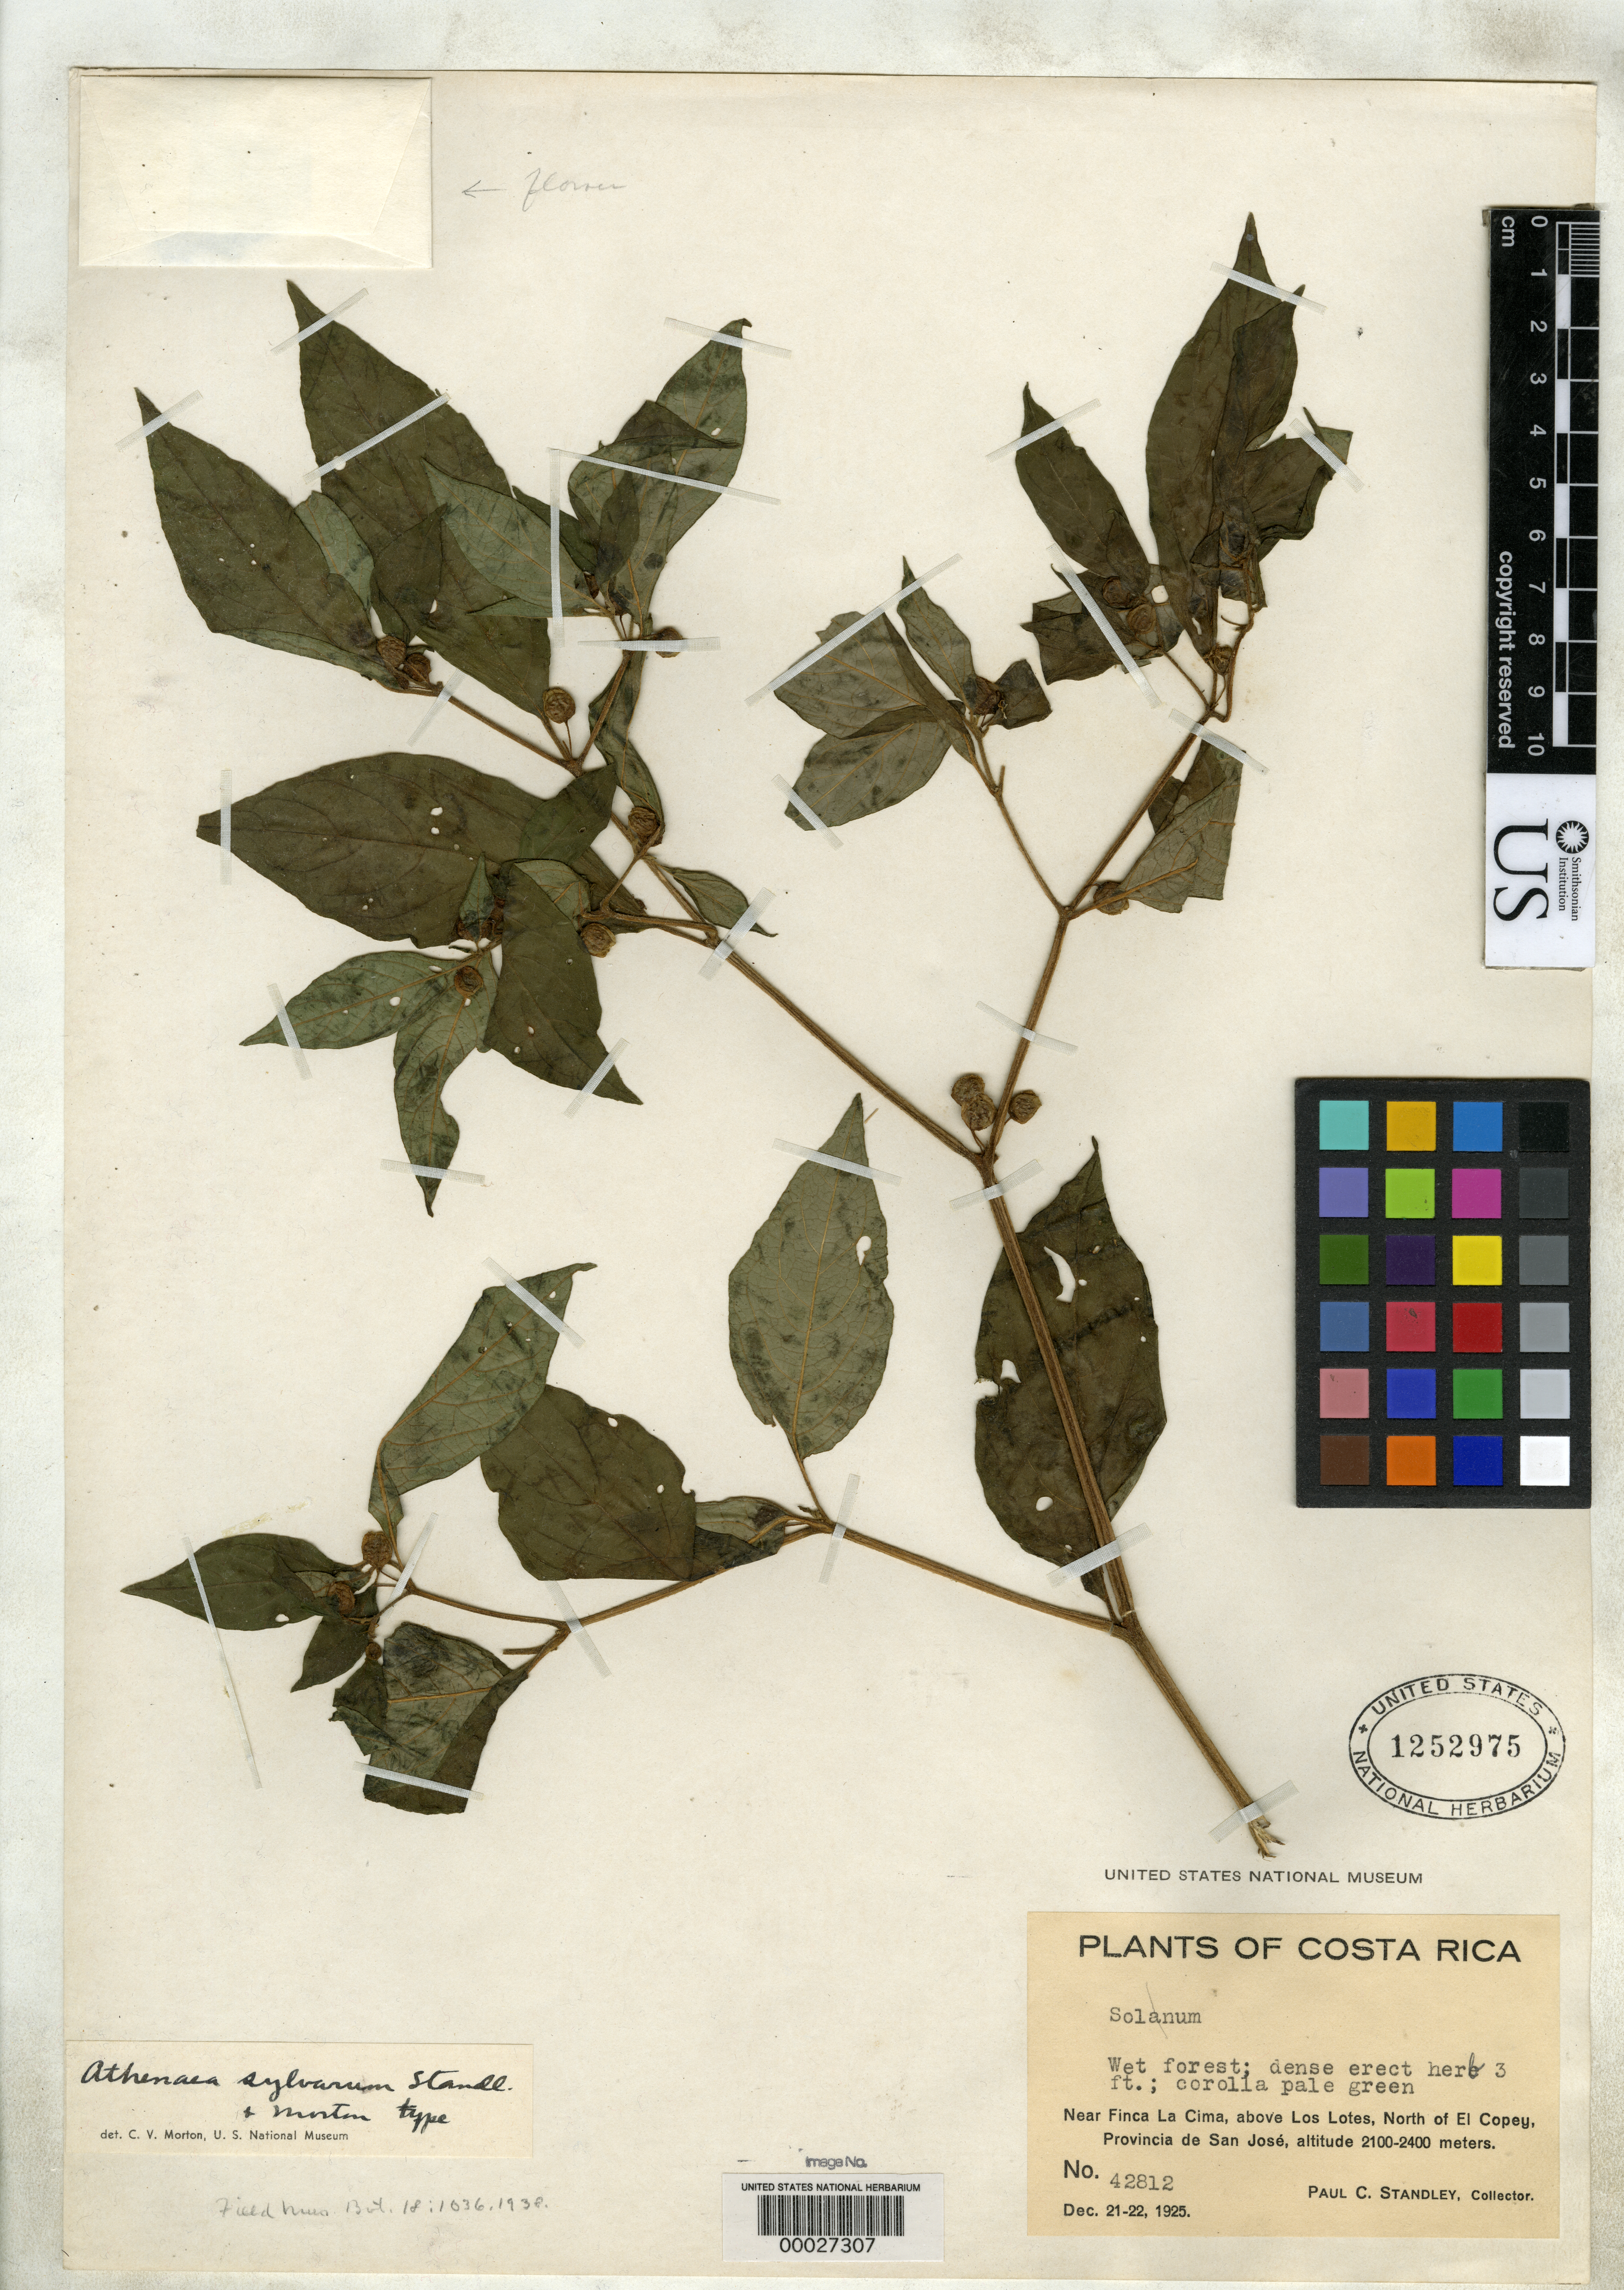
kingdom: Plantae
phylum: Tracheophyta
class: Magnoliopsida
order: Solanales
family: Solanaceae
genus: Athenaea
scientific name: Athenaea sylvarum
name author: Standl. & C.V. Morton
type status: Holotype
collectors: P. C. Standley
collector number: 42812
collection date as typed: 21 Dec 1925 to 22 Dec 1925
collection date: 1925-12-21/1925-12-22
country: Costa Rica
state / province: San José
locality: Near Finca La Cima, above Los Lotes, N of El Copey.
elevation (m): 2100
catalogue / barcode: US 1252975